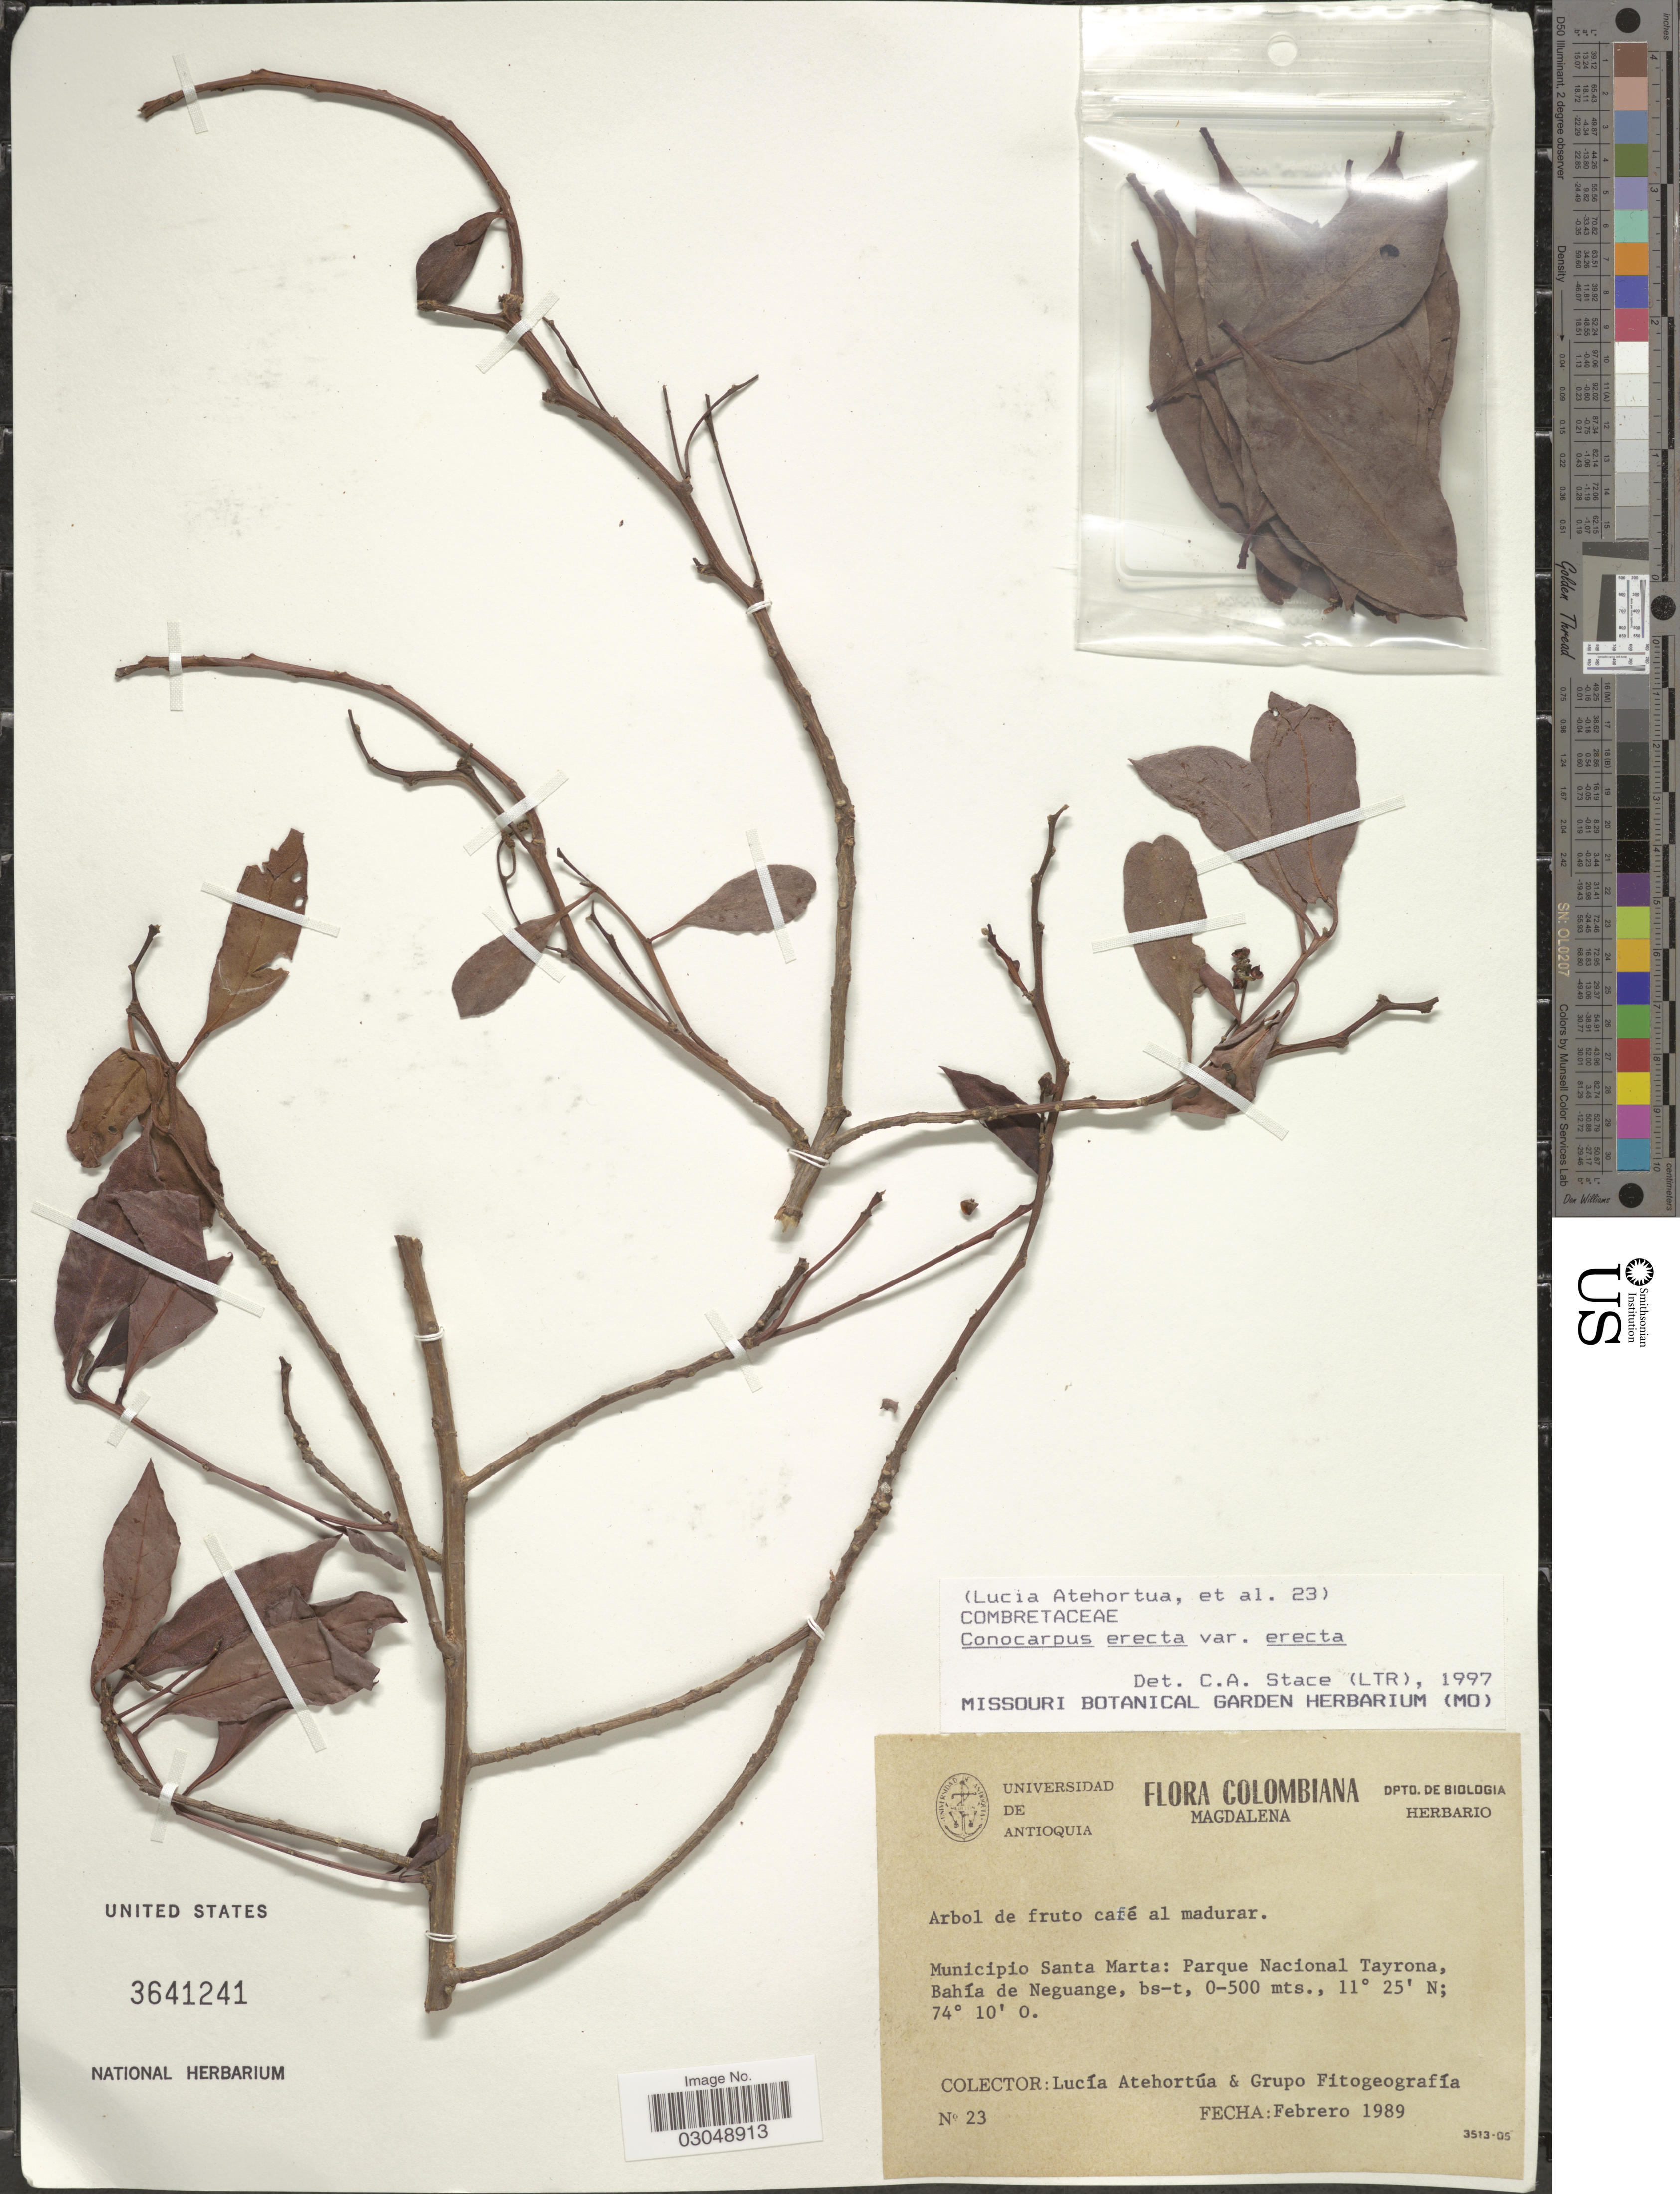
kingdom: Plantae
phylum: Tracheophyta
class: Magnoliopsida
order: Myrtales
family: Combretaceae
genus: Conocarpus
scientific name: Conocarpus erectus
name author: L.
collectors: L. Atehortúa & Grupo Fitogeografia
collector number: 23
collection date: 1989-02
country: Colombia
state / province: Magdalena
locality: Municipio Santa Marta: Parque Nacional Tayrona, Bahía de Neguange, bs-t.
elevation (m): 0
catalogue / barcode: US 3641241